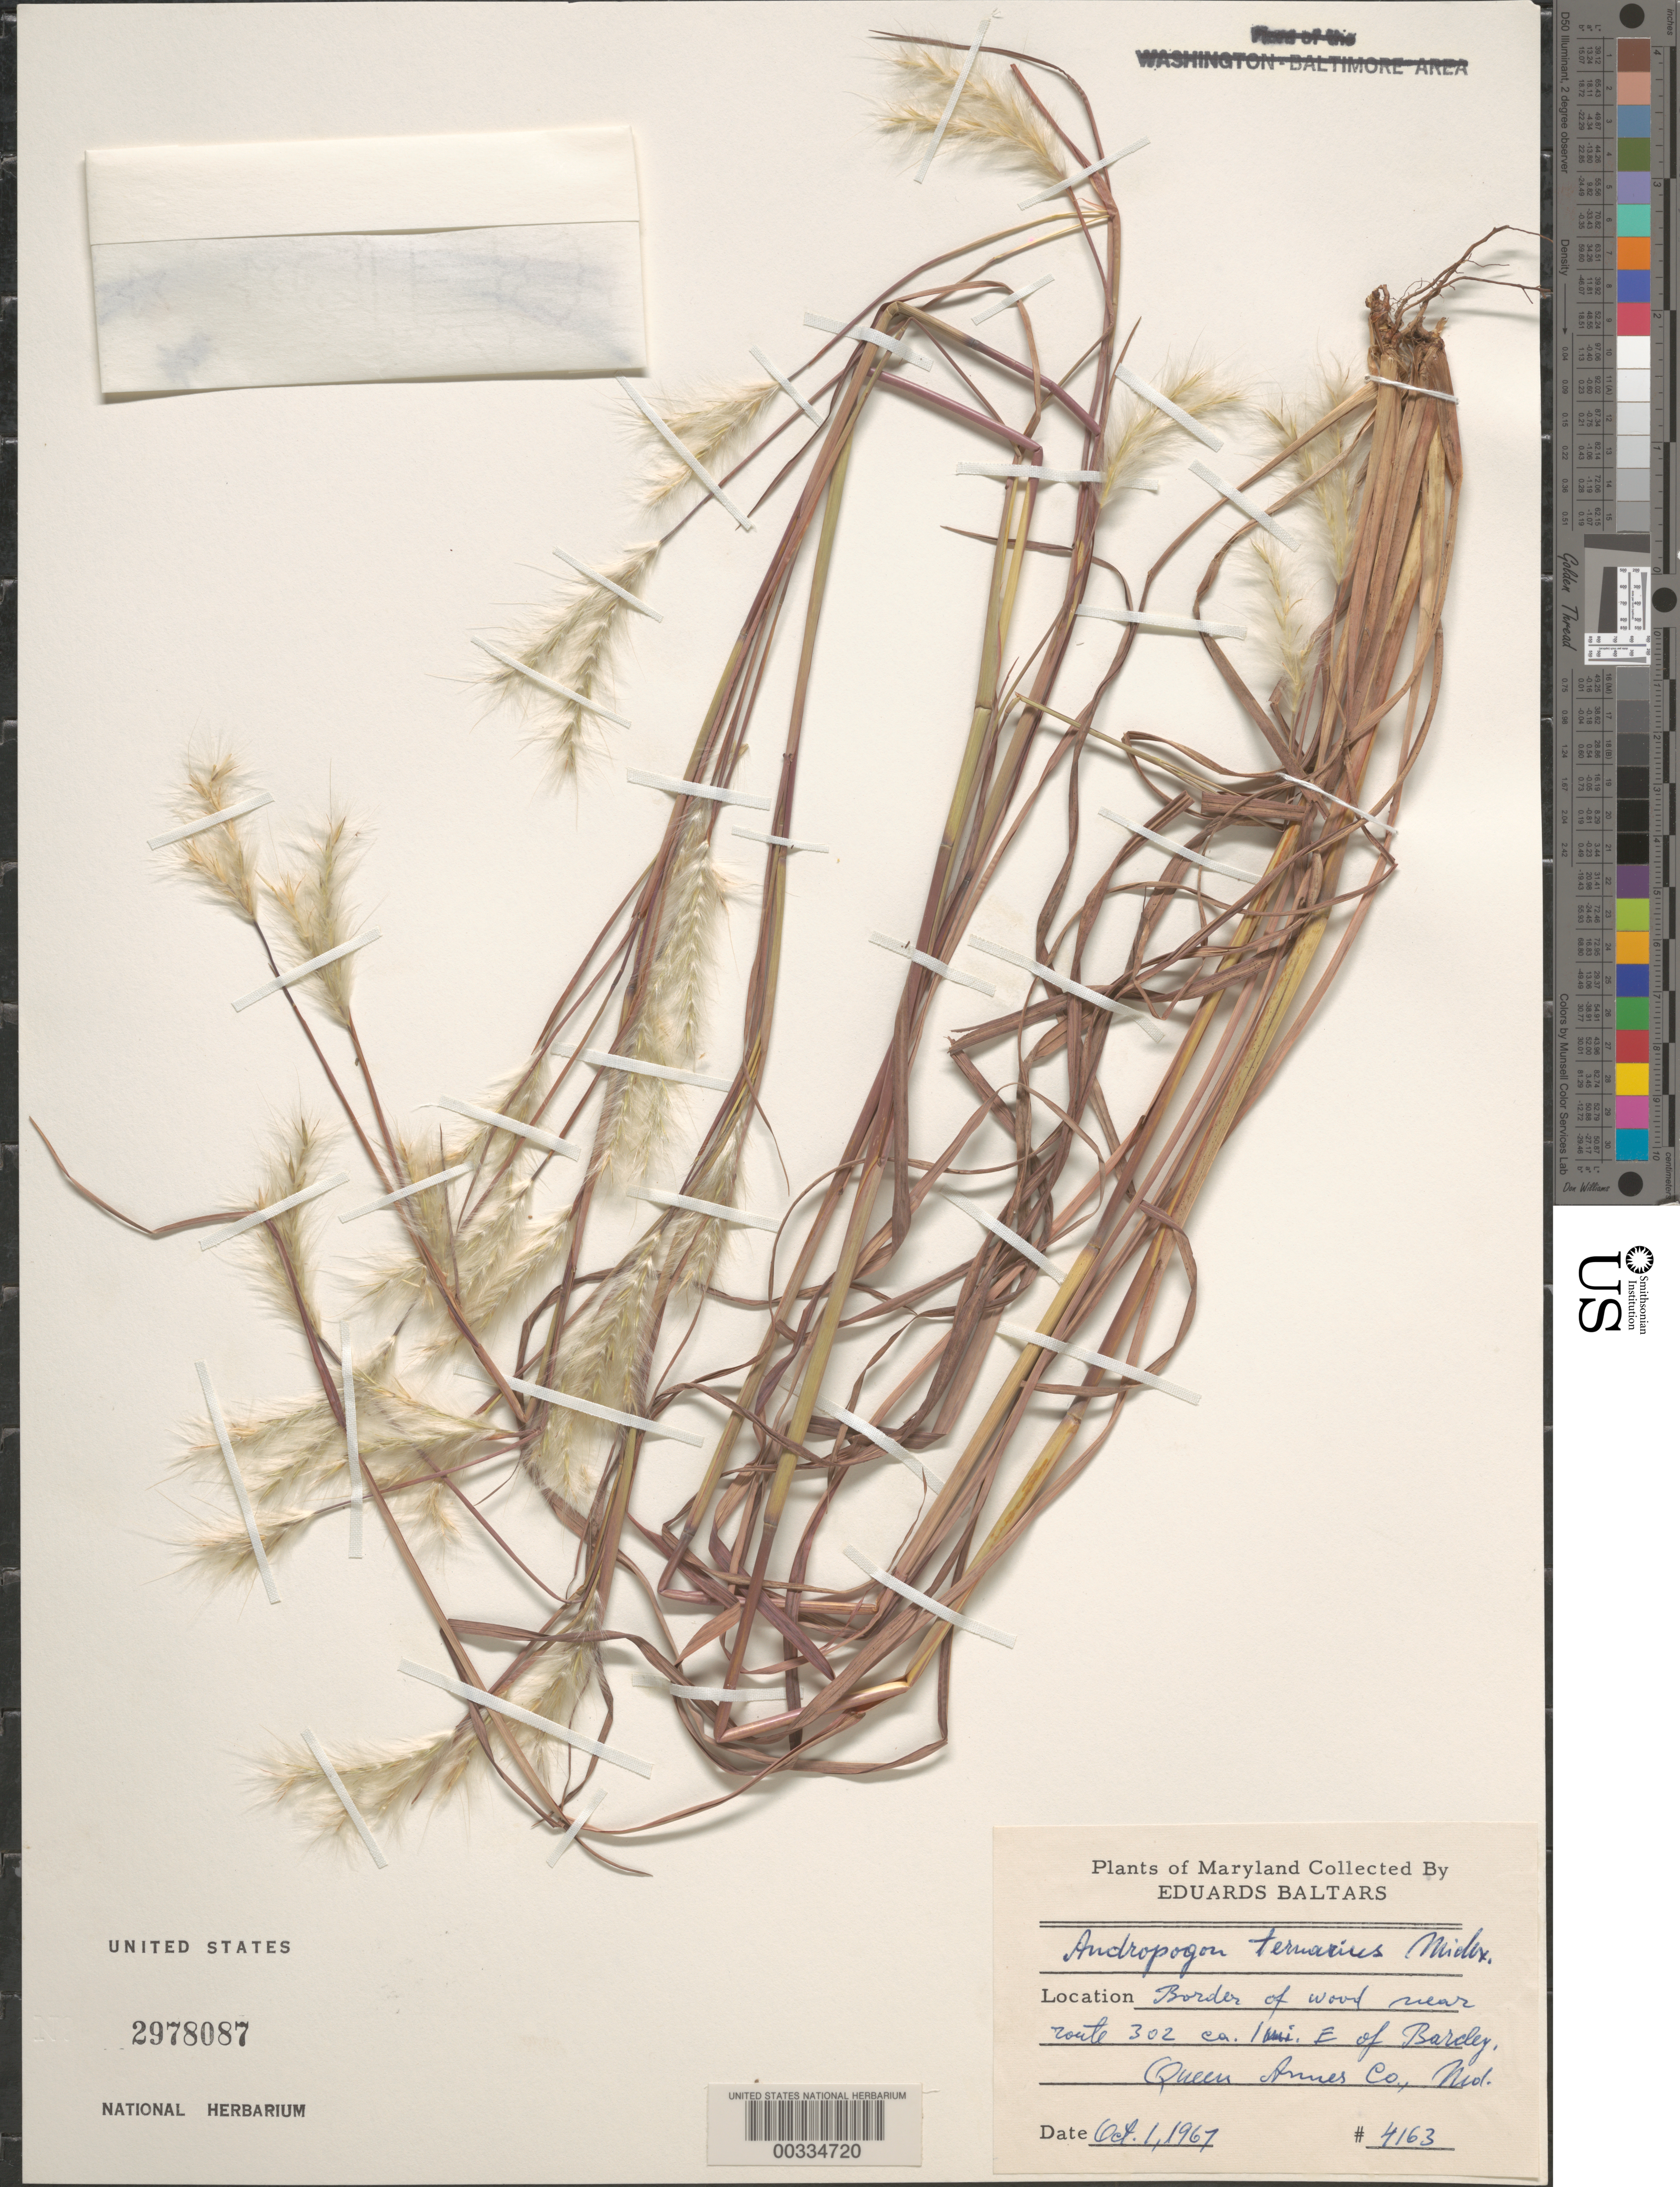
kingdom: Plantae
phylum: Tracheophyta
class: Liliopsida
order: Poales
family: Poaceae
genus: Andropogon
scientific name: Andropogon ternarius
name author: Michx.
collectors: E. Baltars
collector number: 4163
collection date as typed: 01 Oct 1967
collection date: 1967-10-01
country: United States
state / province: Maryland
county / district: Queen Anne's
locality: Route 302, 1 mi e of barcley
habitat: Bordr of woods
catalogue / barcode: US 2978087